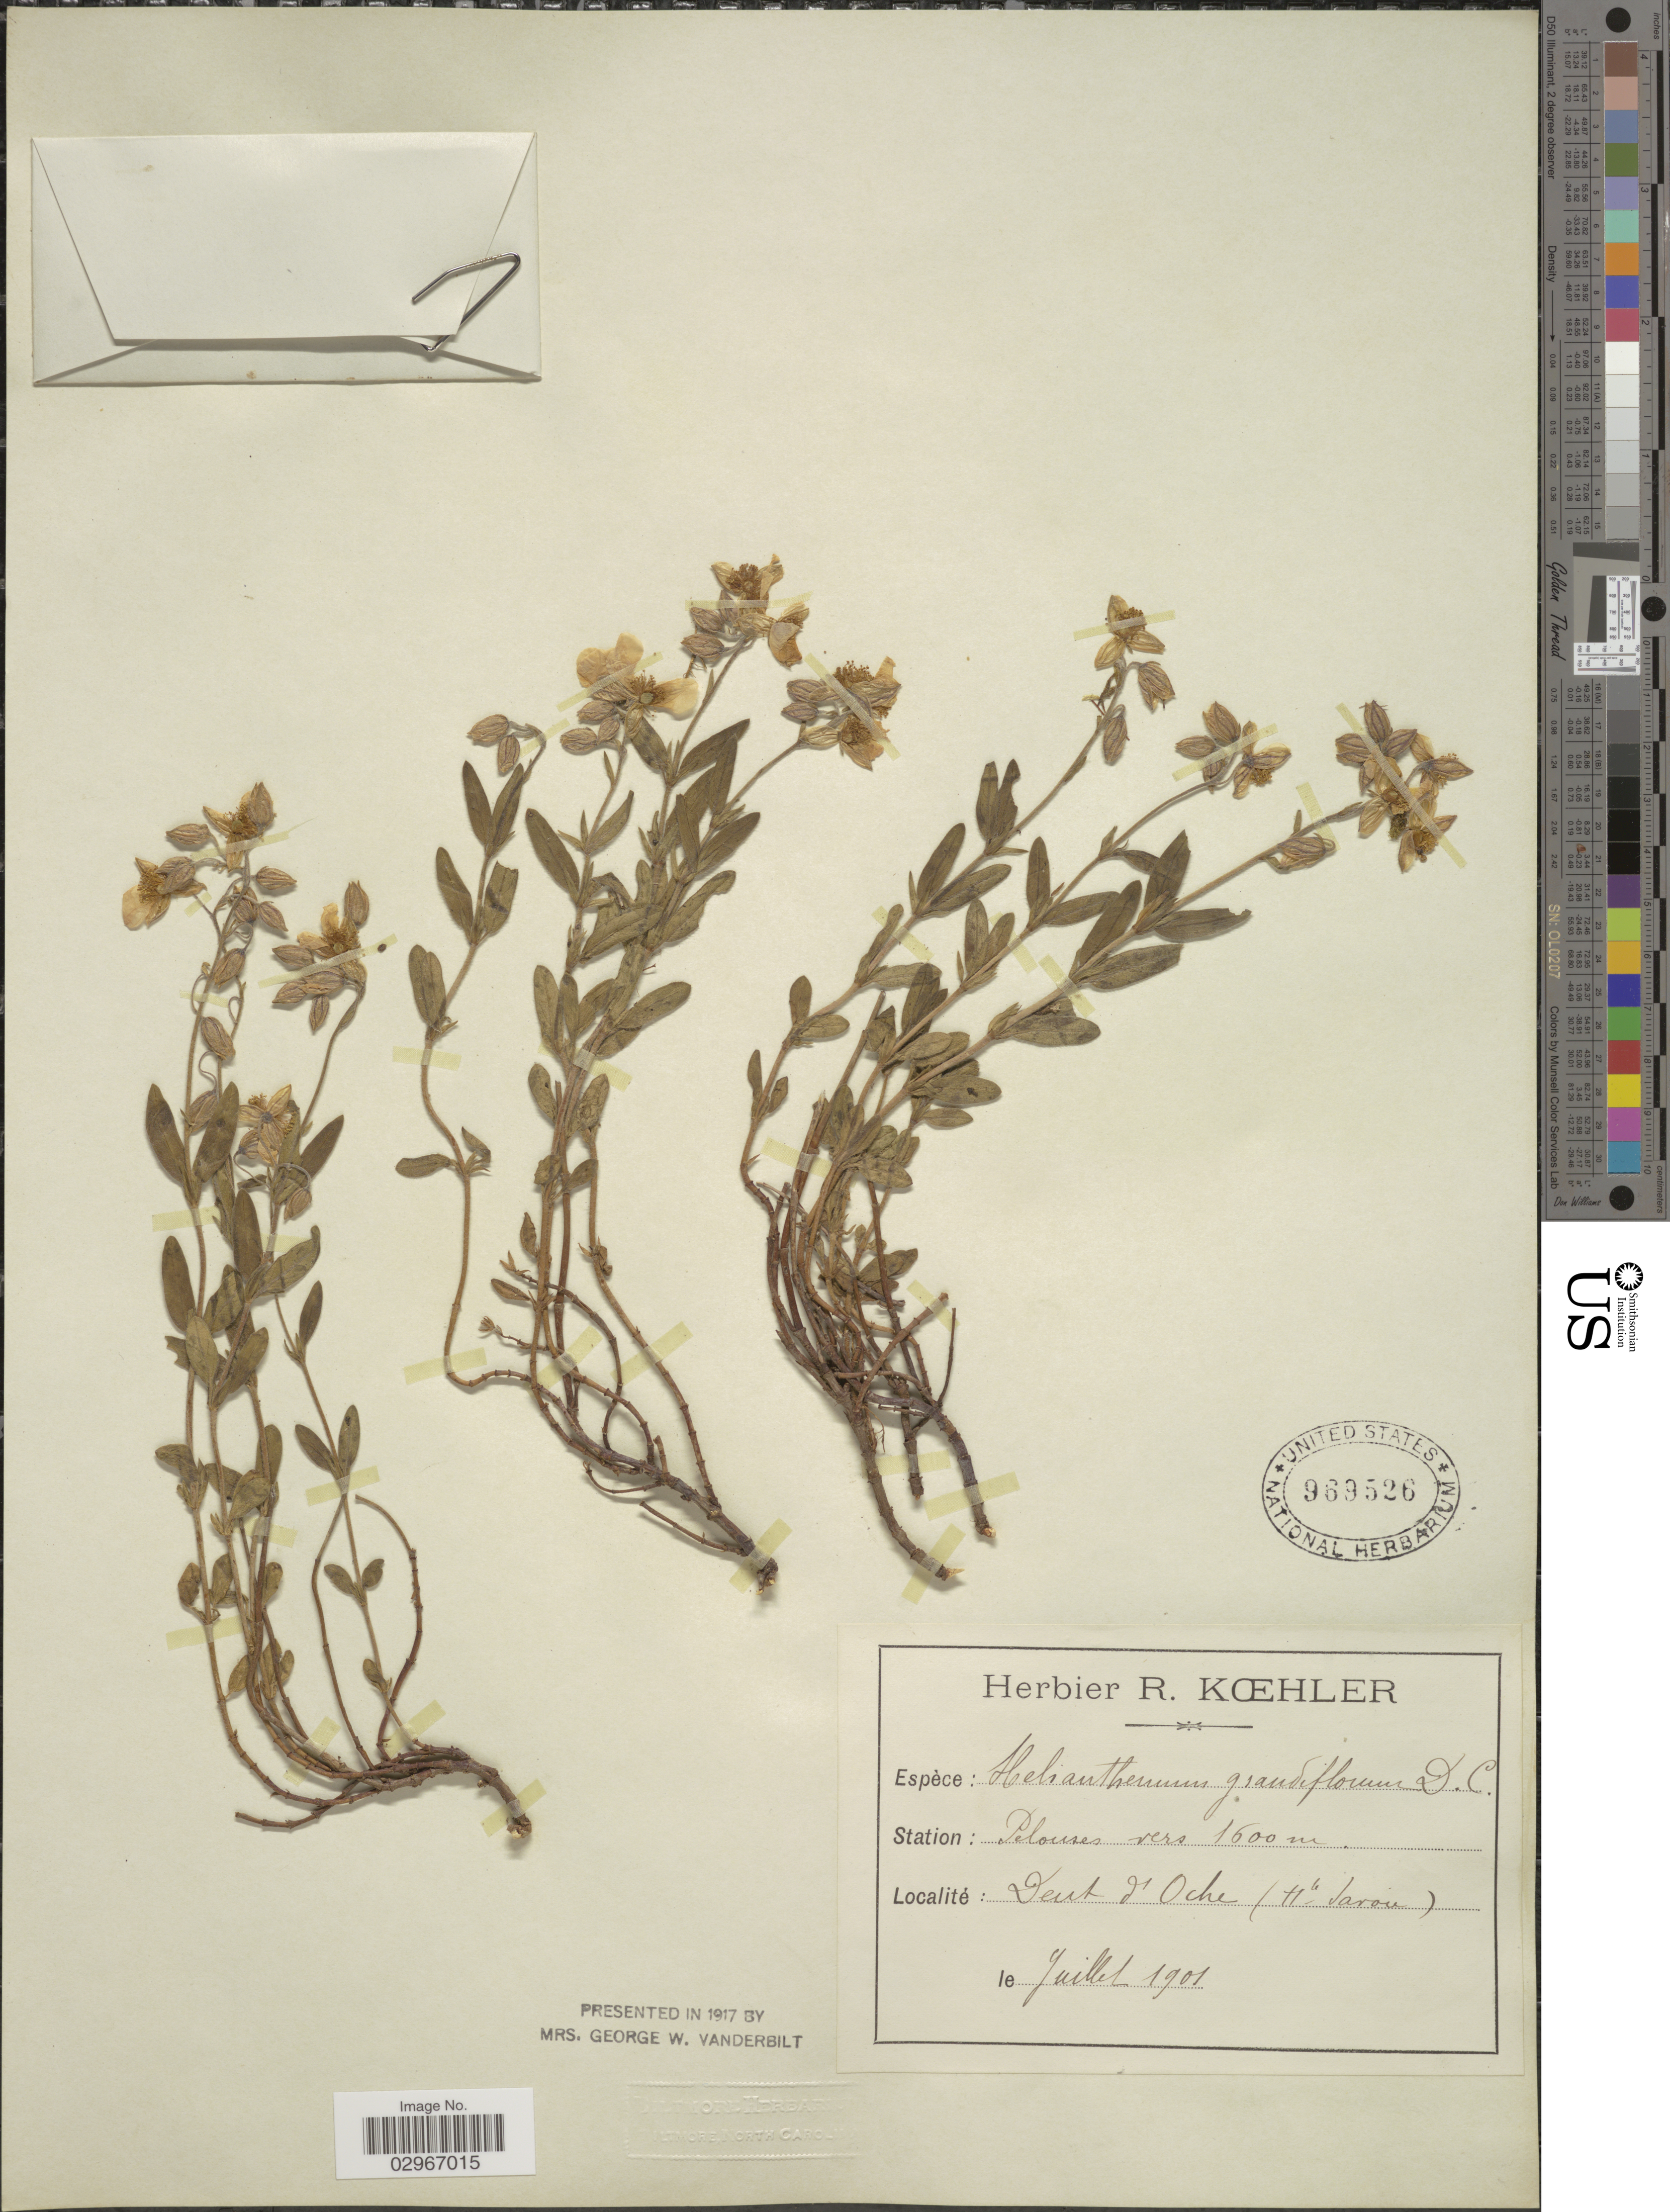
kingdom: Plantae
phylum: Tracheophyta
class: Magnoliopsida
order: Malvales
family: Cistaceae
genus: Helianthemum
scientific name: Helianthemum grandiflorum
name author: (Scop.) DC.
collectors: Ex herb. R. Koehler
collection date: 1901-07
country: France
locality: Station: Pelouses. Deut d'Oche (Hte. Savou).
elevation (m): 1600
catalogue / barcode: US 969526